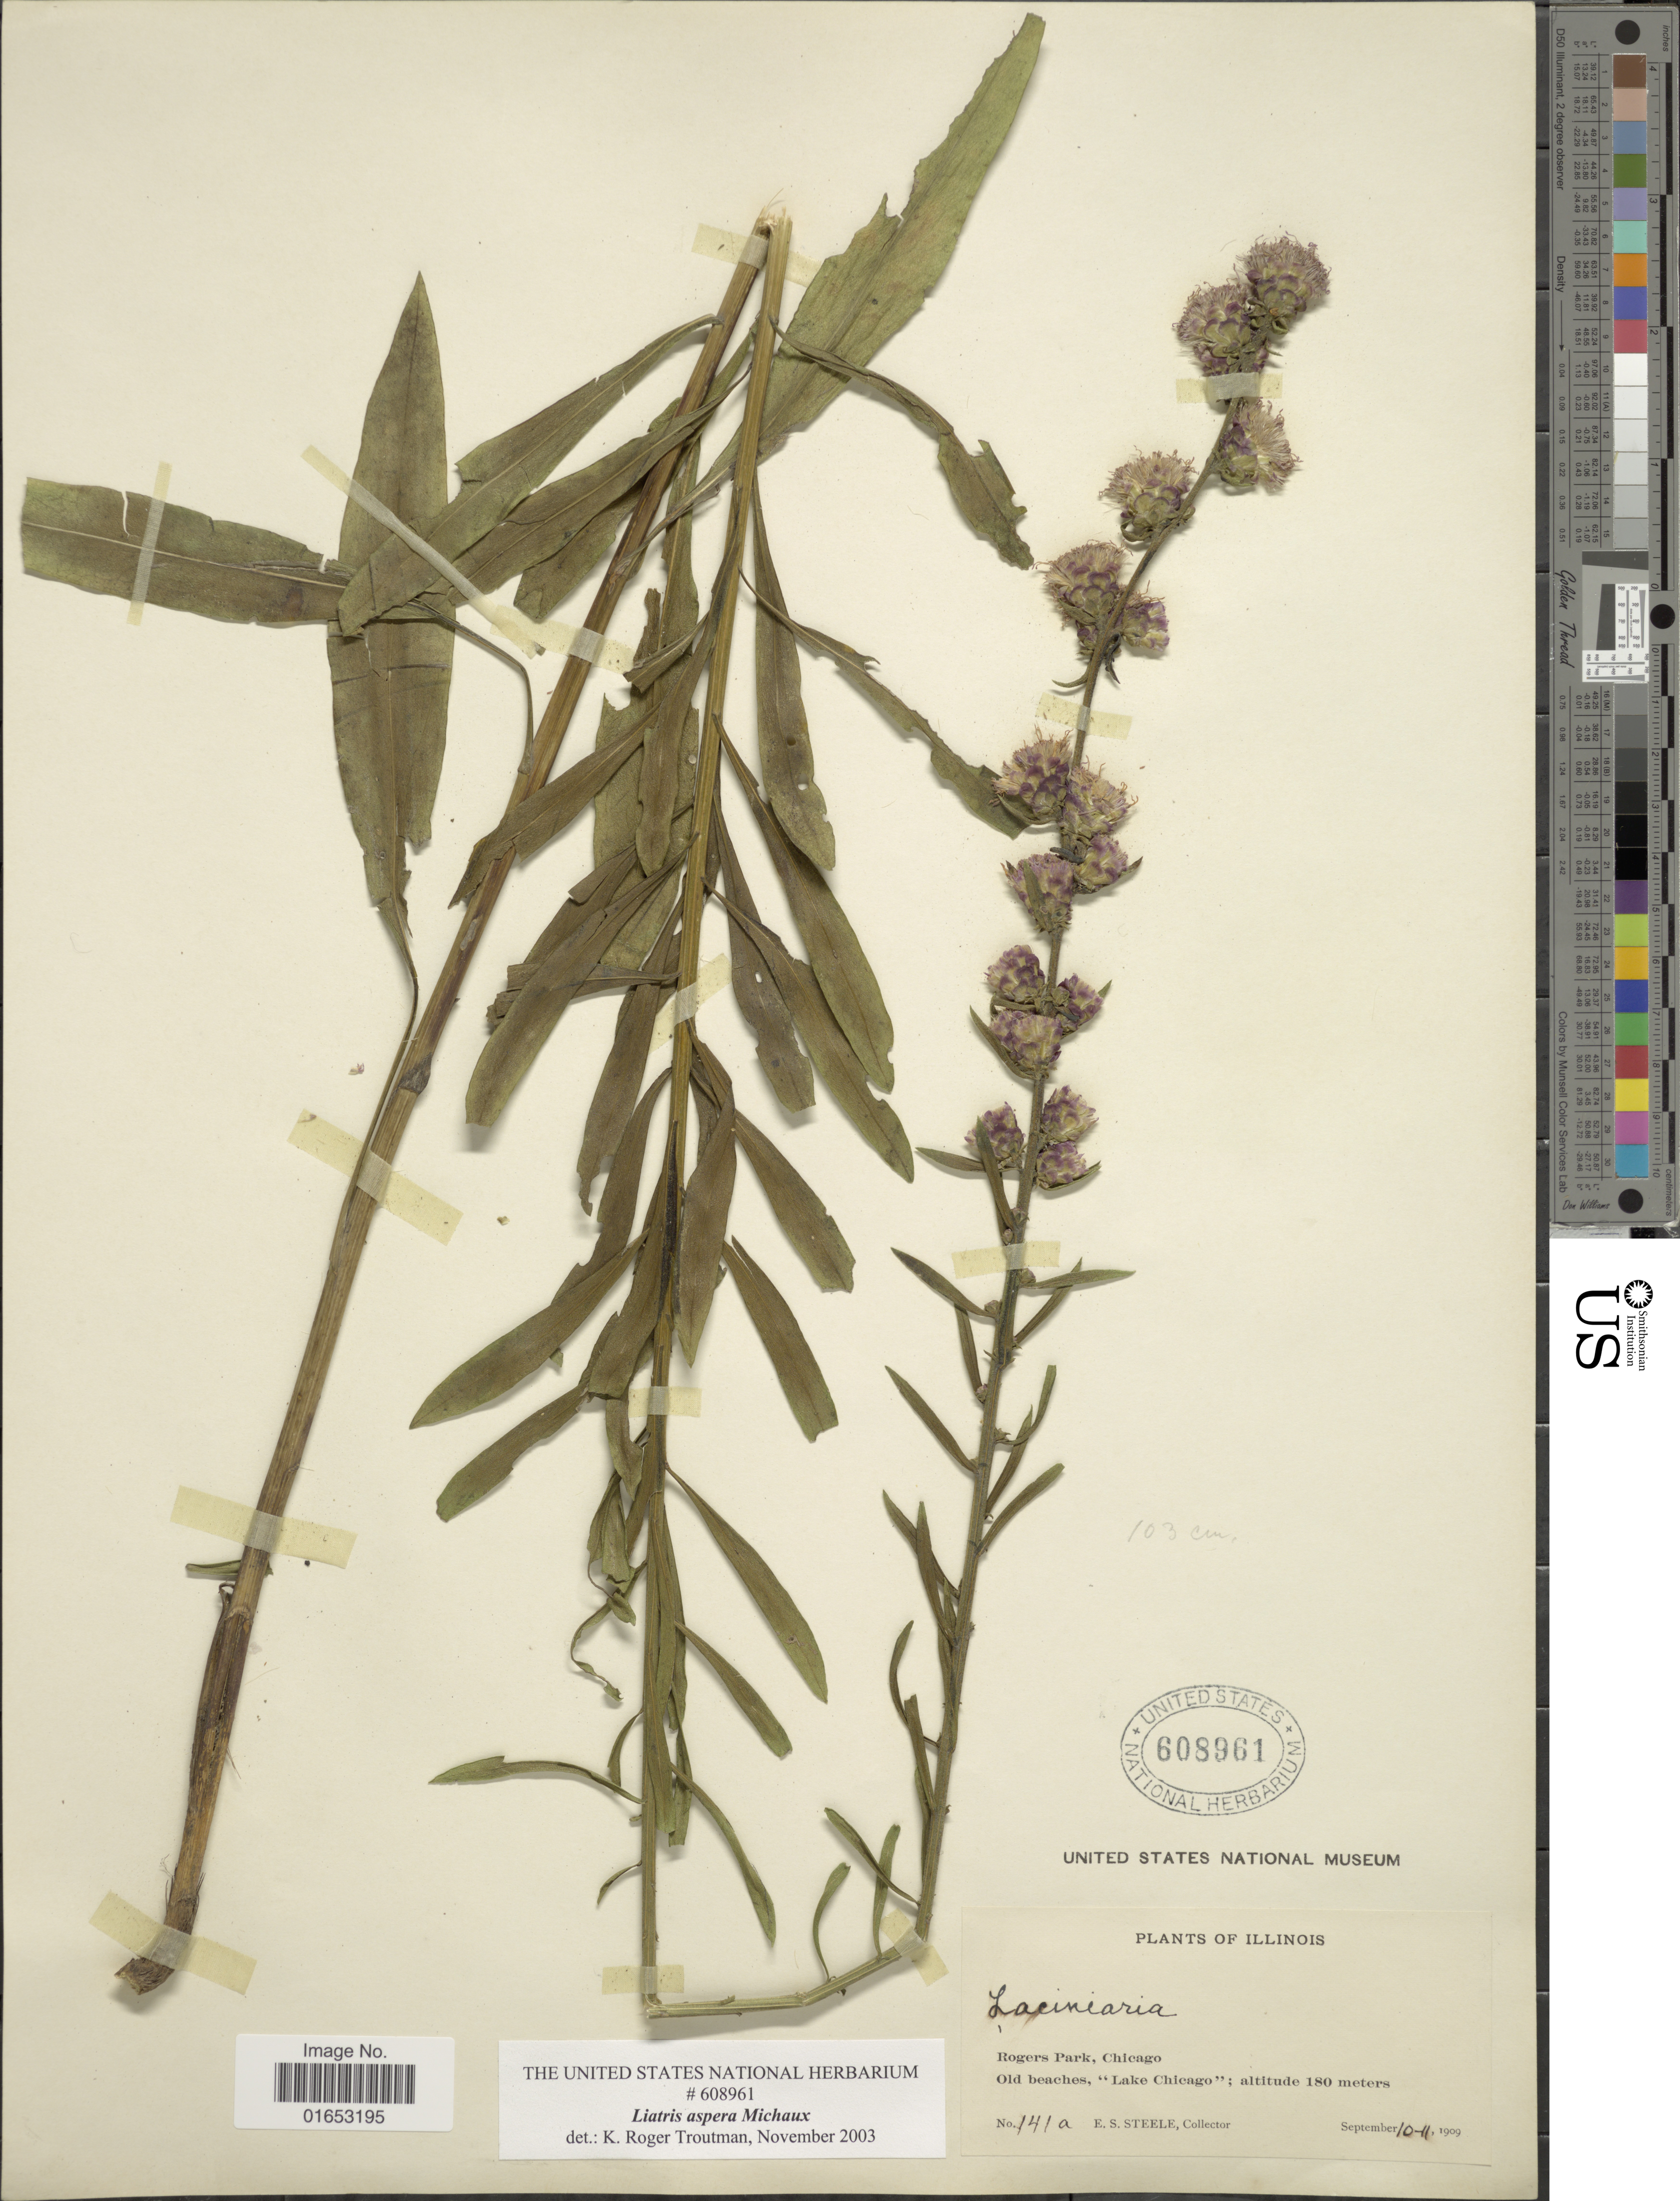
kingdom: Plantae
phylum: Tracheophyta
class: Magnoliopsida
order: Asterales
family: Asteraceae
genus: Liatris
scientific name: Liatris aspera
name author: Michx.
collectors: E. Steele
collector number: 141a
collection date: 1909-09-10/1909-09-11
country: United States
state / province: Illinois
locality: Rogers Park, Chicago, Old beaches, "Lake Chicago"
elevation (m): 180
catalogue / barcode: US 608961